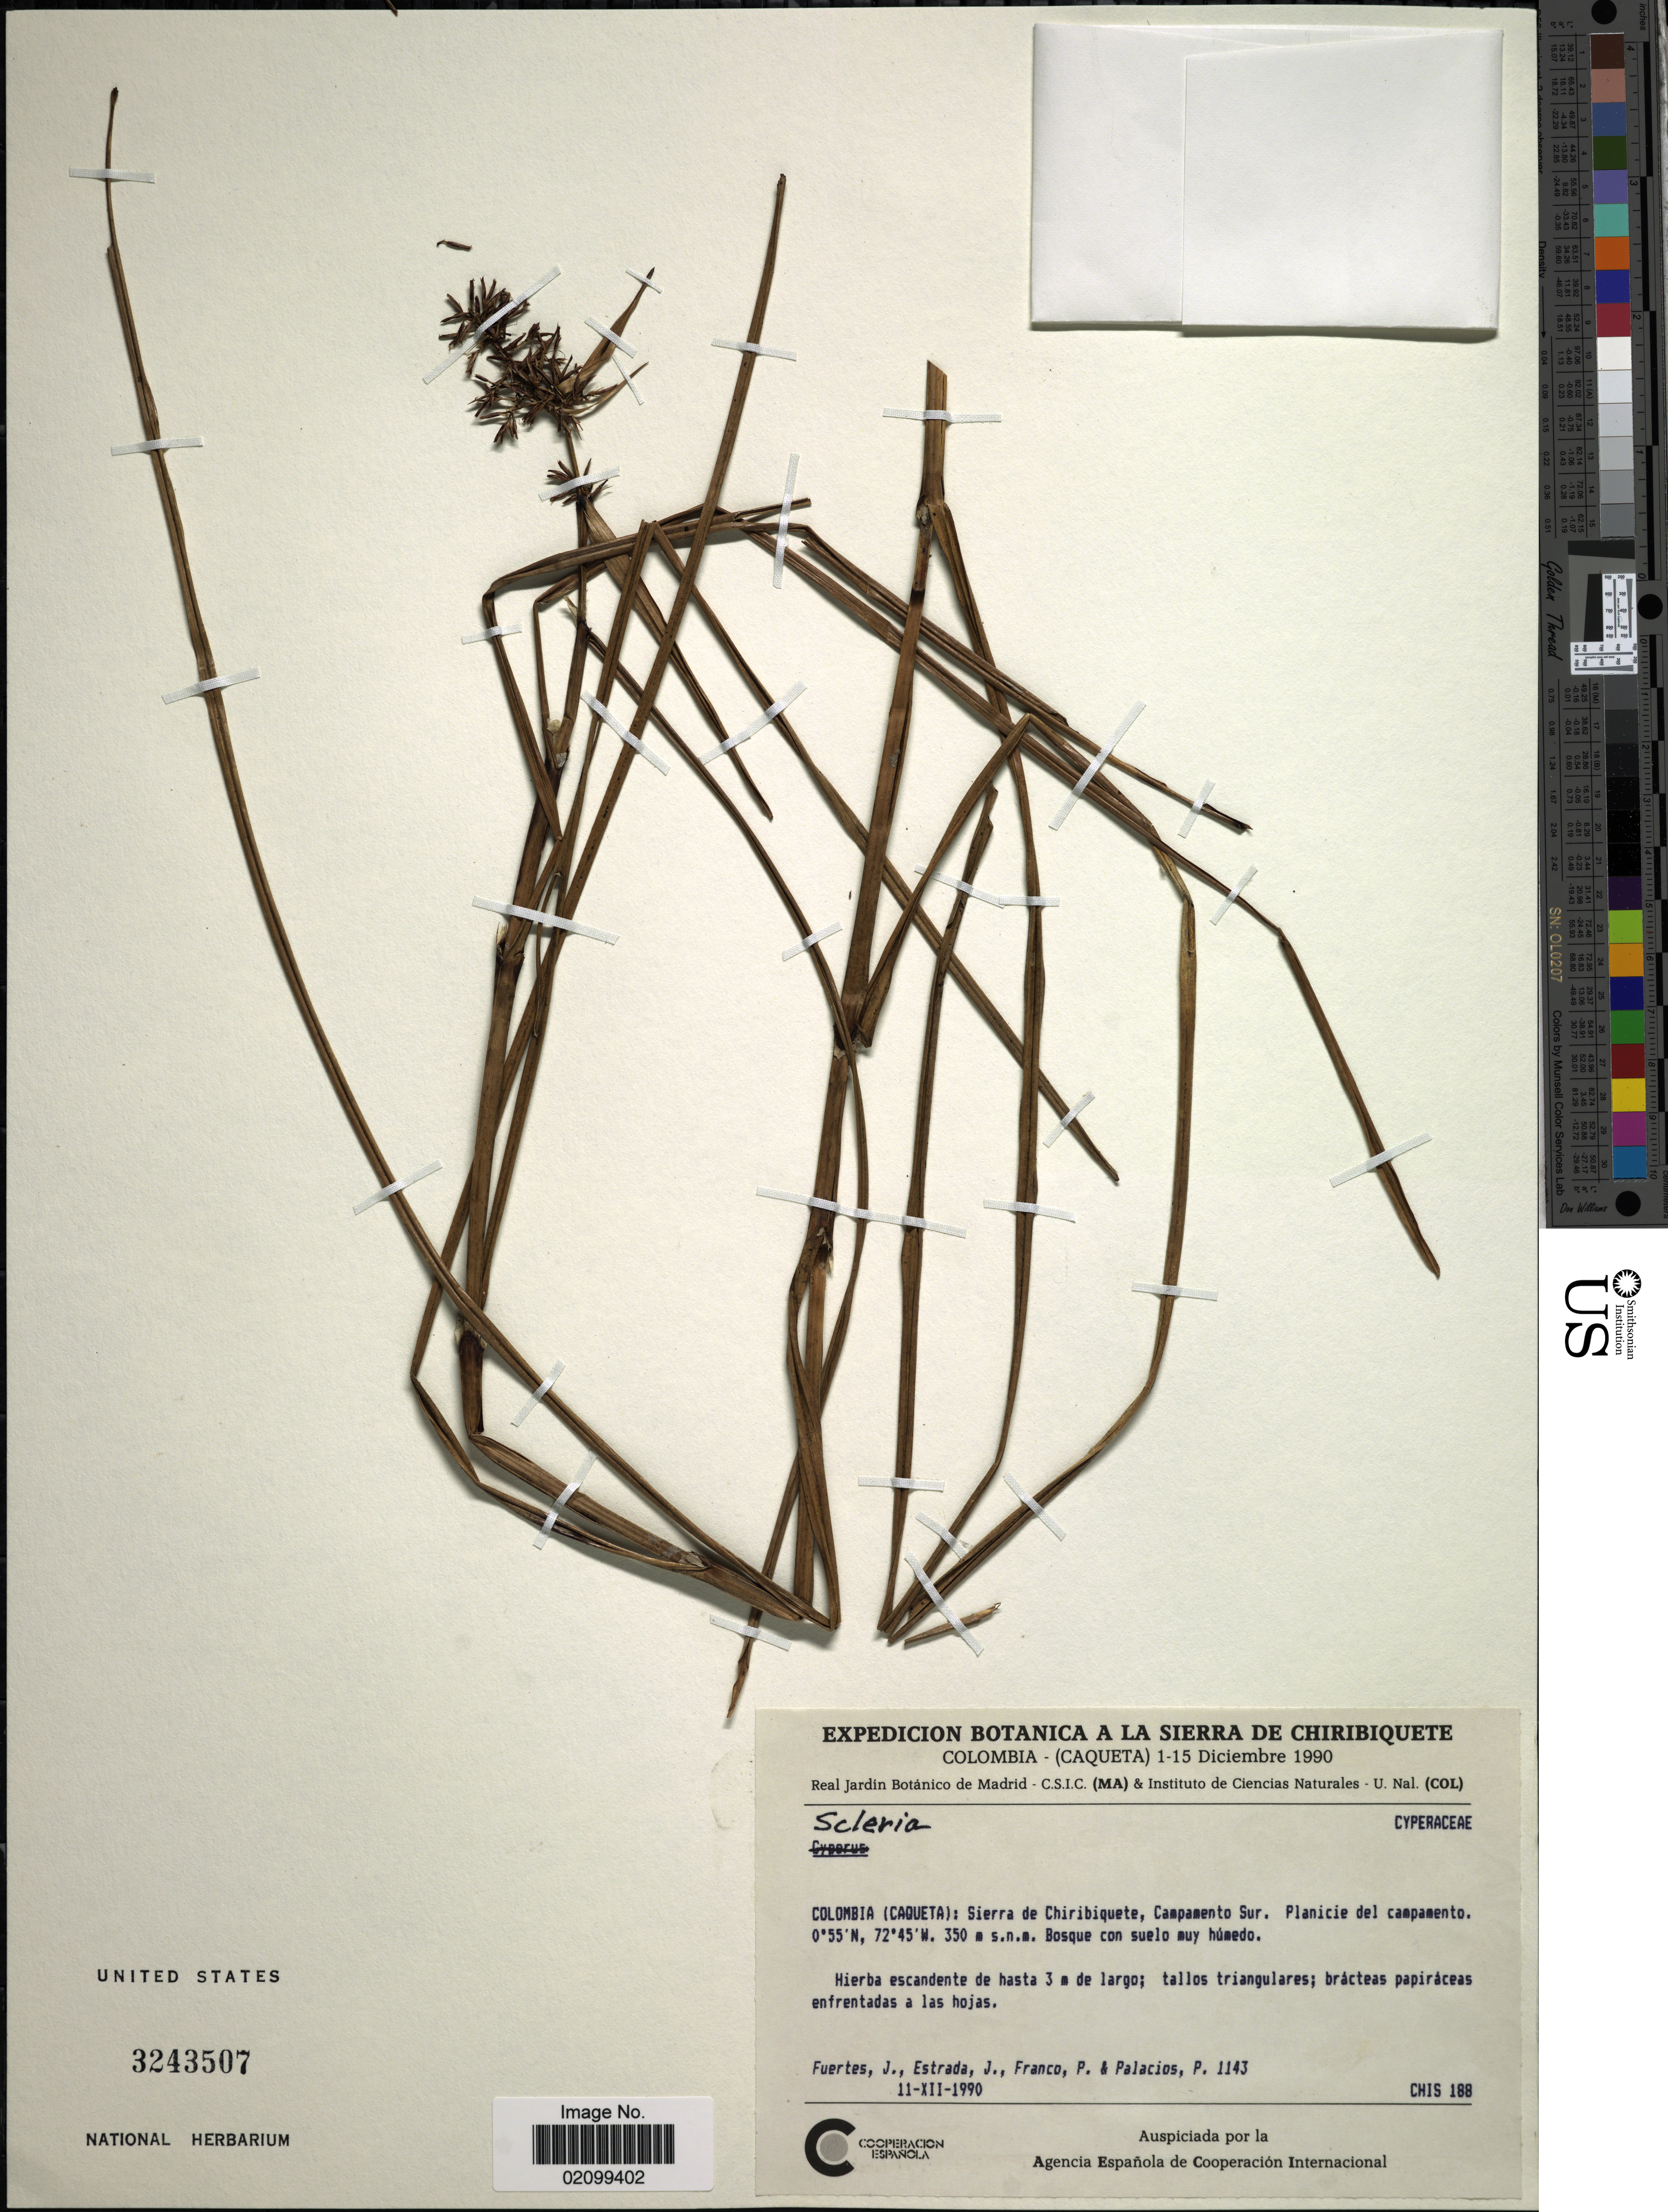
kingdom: Plantae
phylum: Tracheophyta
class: Liliopsida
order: Poales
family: Cyperaceae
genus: Scleria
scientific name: Scleria sp.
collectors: J. Fuertes, J. Estrada, P. Franco & P. Palacios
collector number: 1143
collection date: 1990-12-11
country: Colombia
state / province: Caquetá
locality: Sierra de Chiribiquete, Campamento Sur.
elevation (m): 350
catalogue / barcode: US 3243507